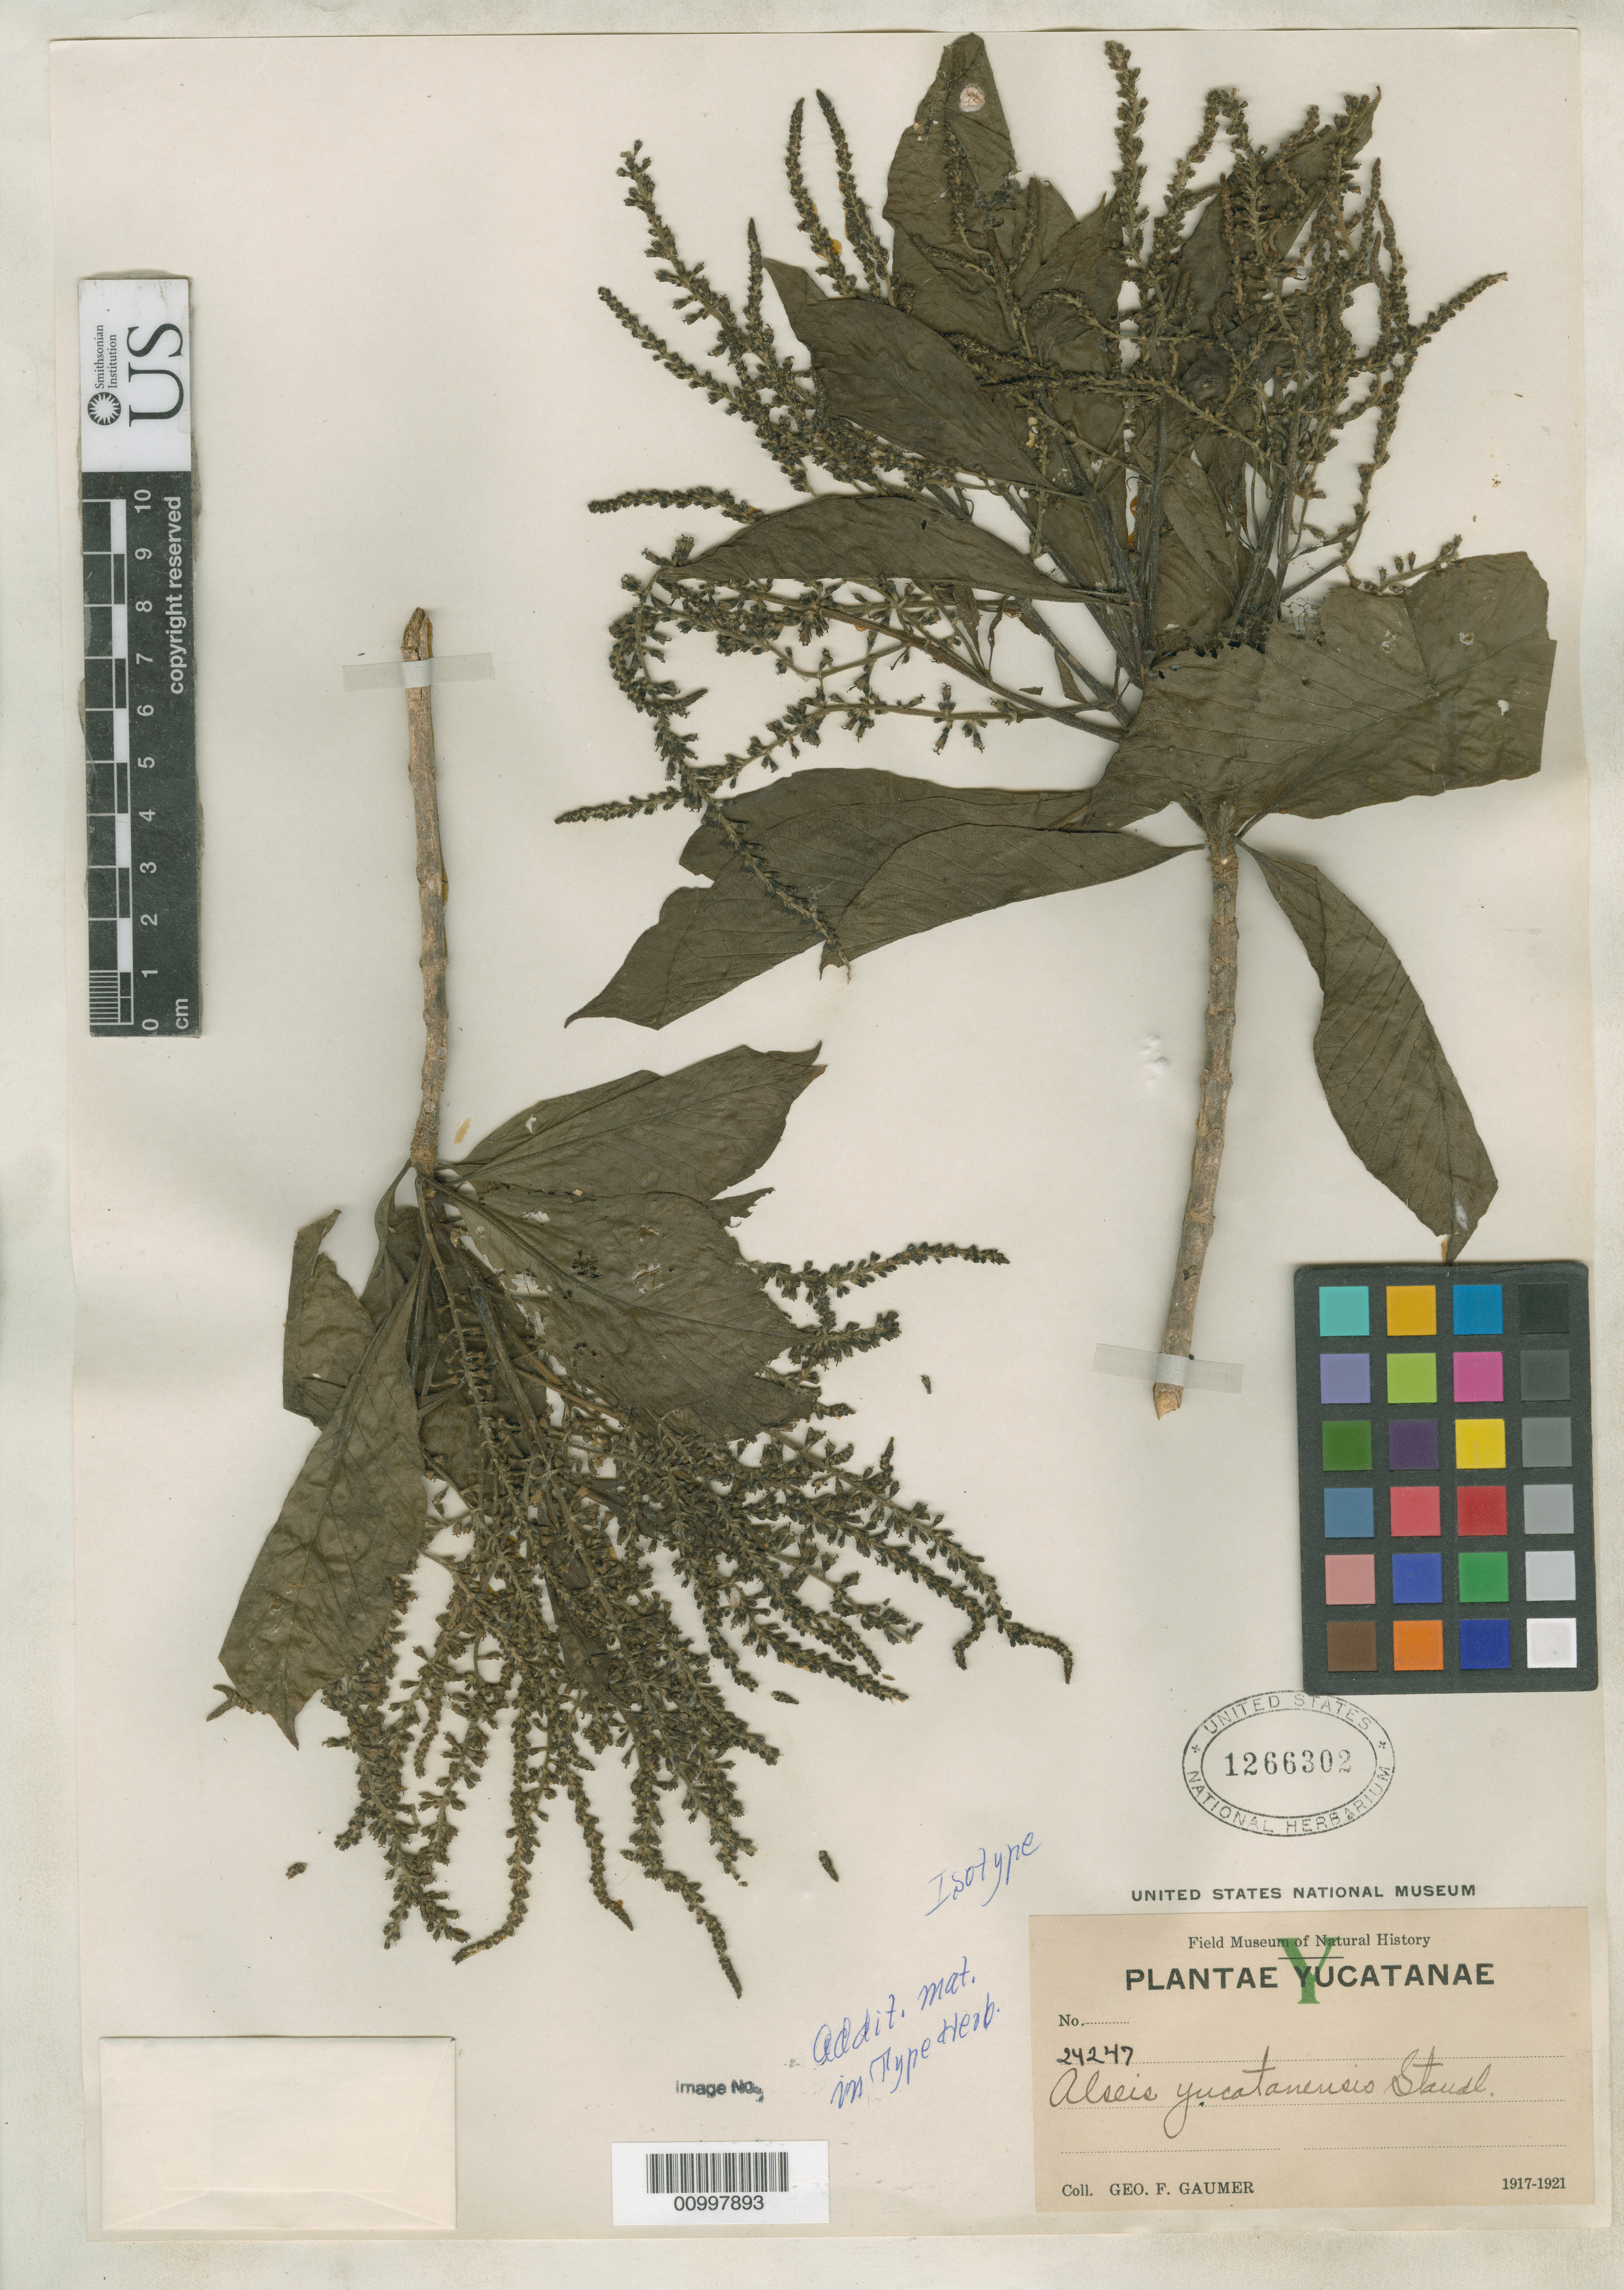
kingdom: Plantae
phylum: Tracheophyta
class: Magnoliopsida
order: Gentianales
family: Rubiaceae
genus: Alseis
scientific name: Alseis yucatanensis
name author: Standl.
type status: Isotype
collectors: G. F. Gaumer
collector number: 24247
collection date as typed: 1917 to -- --- 1921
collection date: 1917/1921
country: Mexico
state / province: Yucatán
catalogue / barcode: US 1266302